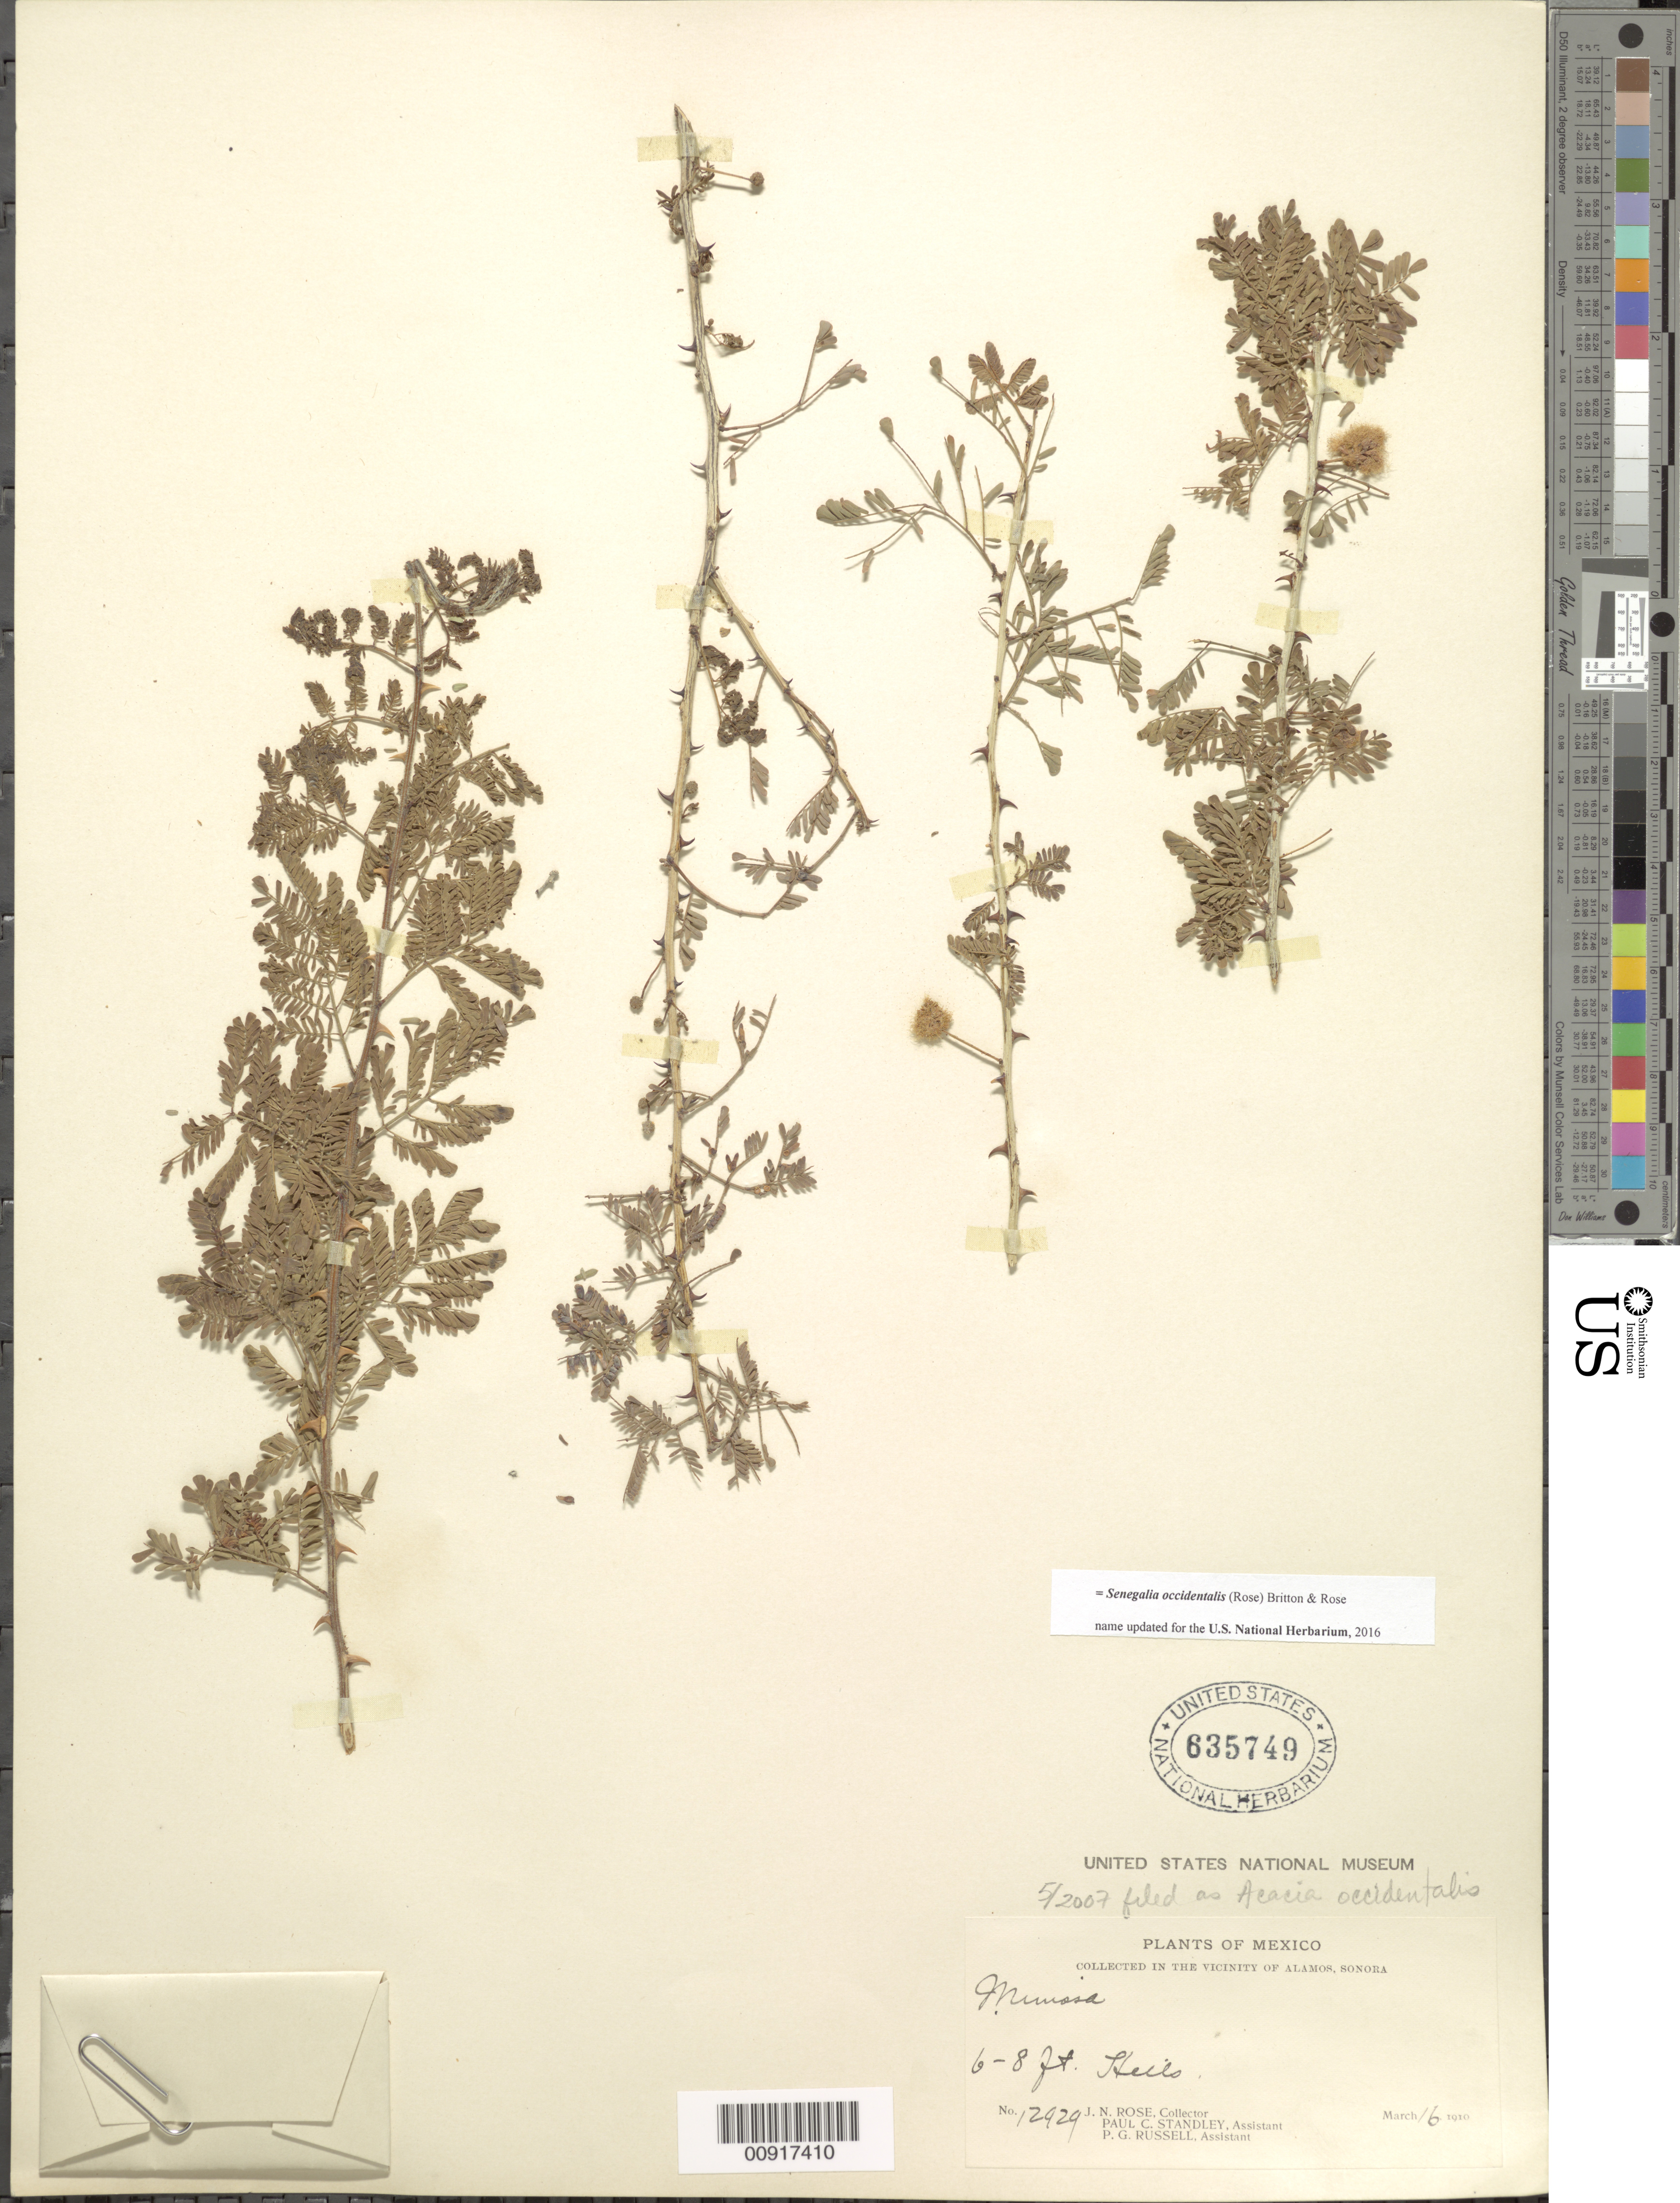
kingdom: Plantae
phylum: Tracheophyta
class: Magnoliopsida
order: Fabales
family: Fabaceae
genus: Senegalia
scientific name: Senegalia occidentalis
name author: (Rose) Britton & Rose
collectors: J. N. Rose, P. C. Standley & P. G. Russell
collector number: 12929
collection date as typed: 16 Mar 1910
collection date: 1910-03-16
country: Mexico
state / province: Sonora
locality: In the vicinity of Alamos, Sonora.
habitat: Hills.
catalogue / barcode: US 635749